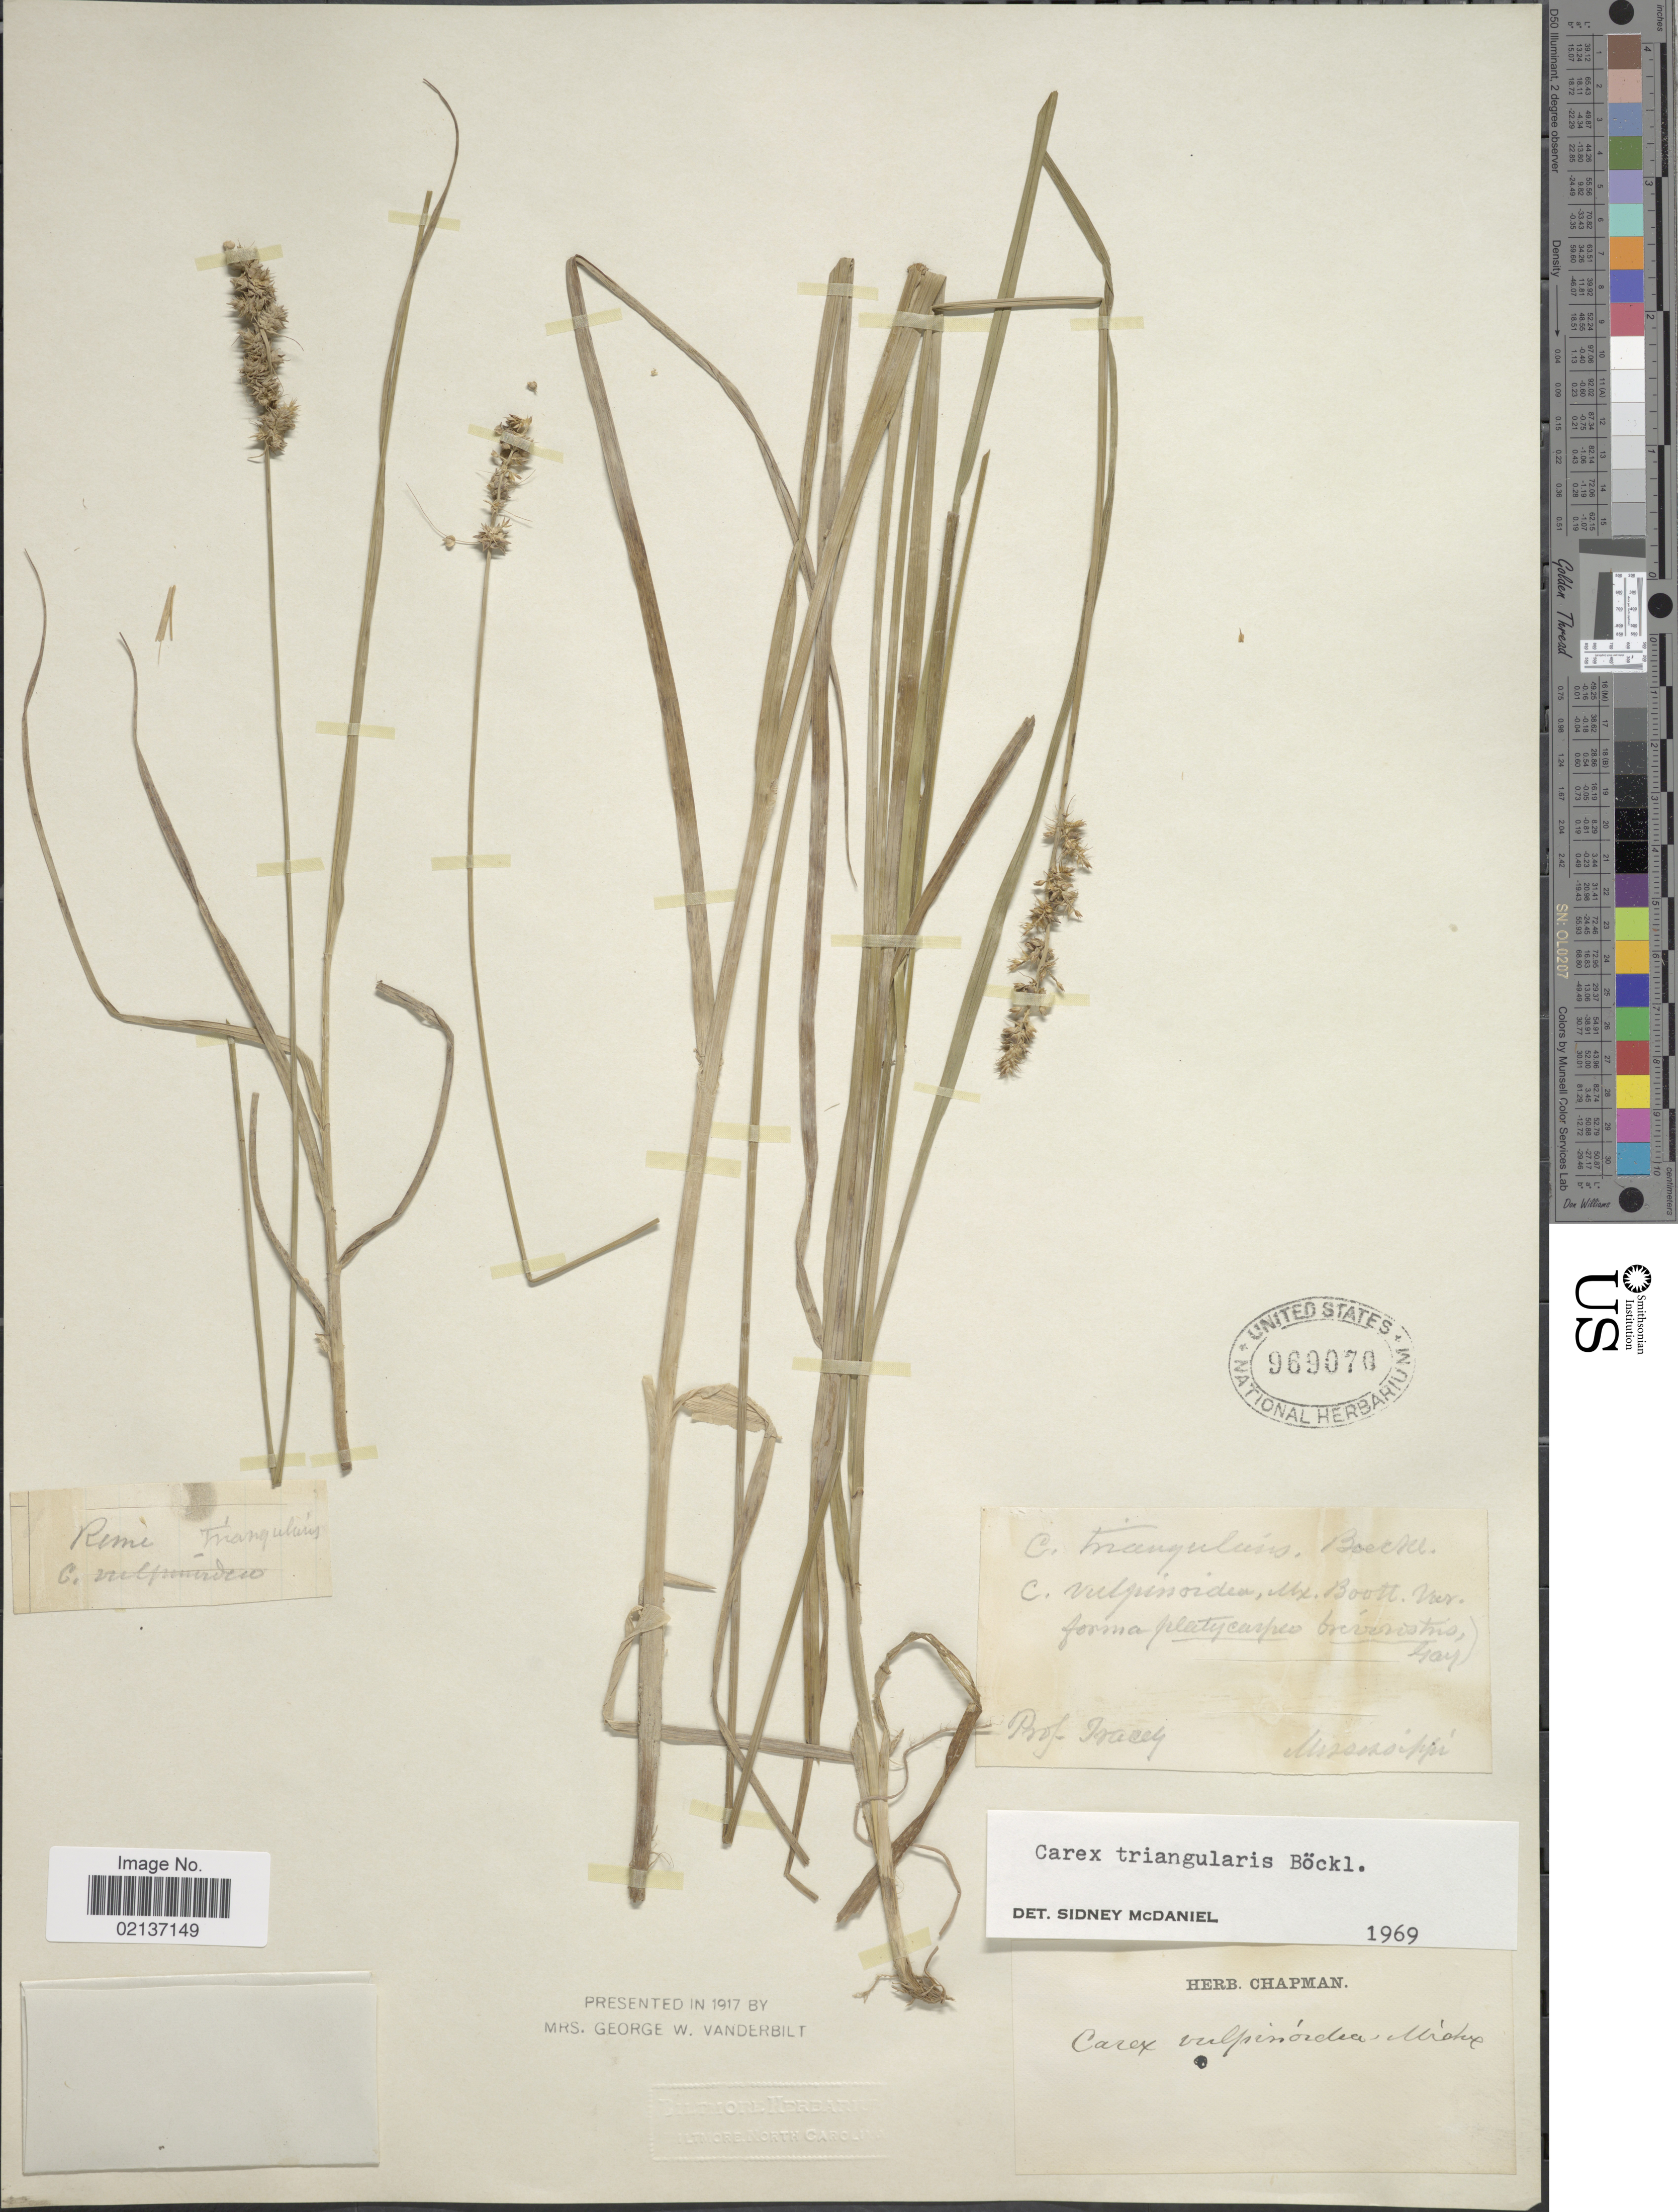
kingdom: Plantae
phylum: Tracheophyta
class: Liliopsida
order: Poales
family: Cyperaceae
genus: Carex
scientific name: Carex triangularis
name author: Boeckeler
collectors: Prof. Tracey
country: United States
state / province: Mississippi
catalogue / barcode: US 969070